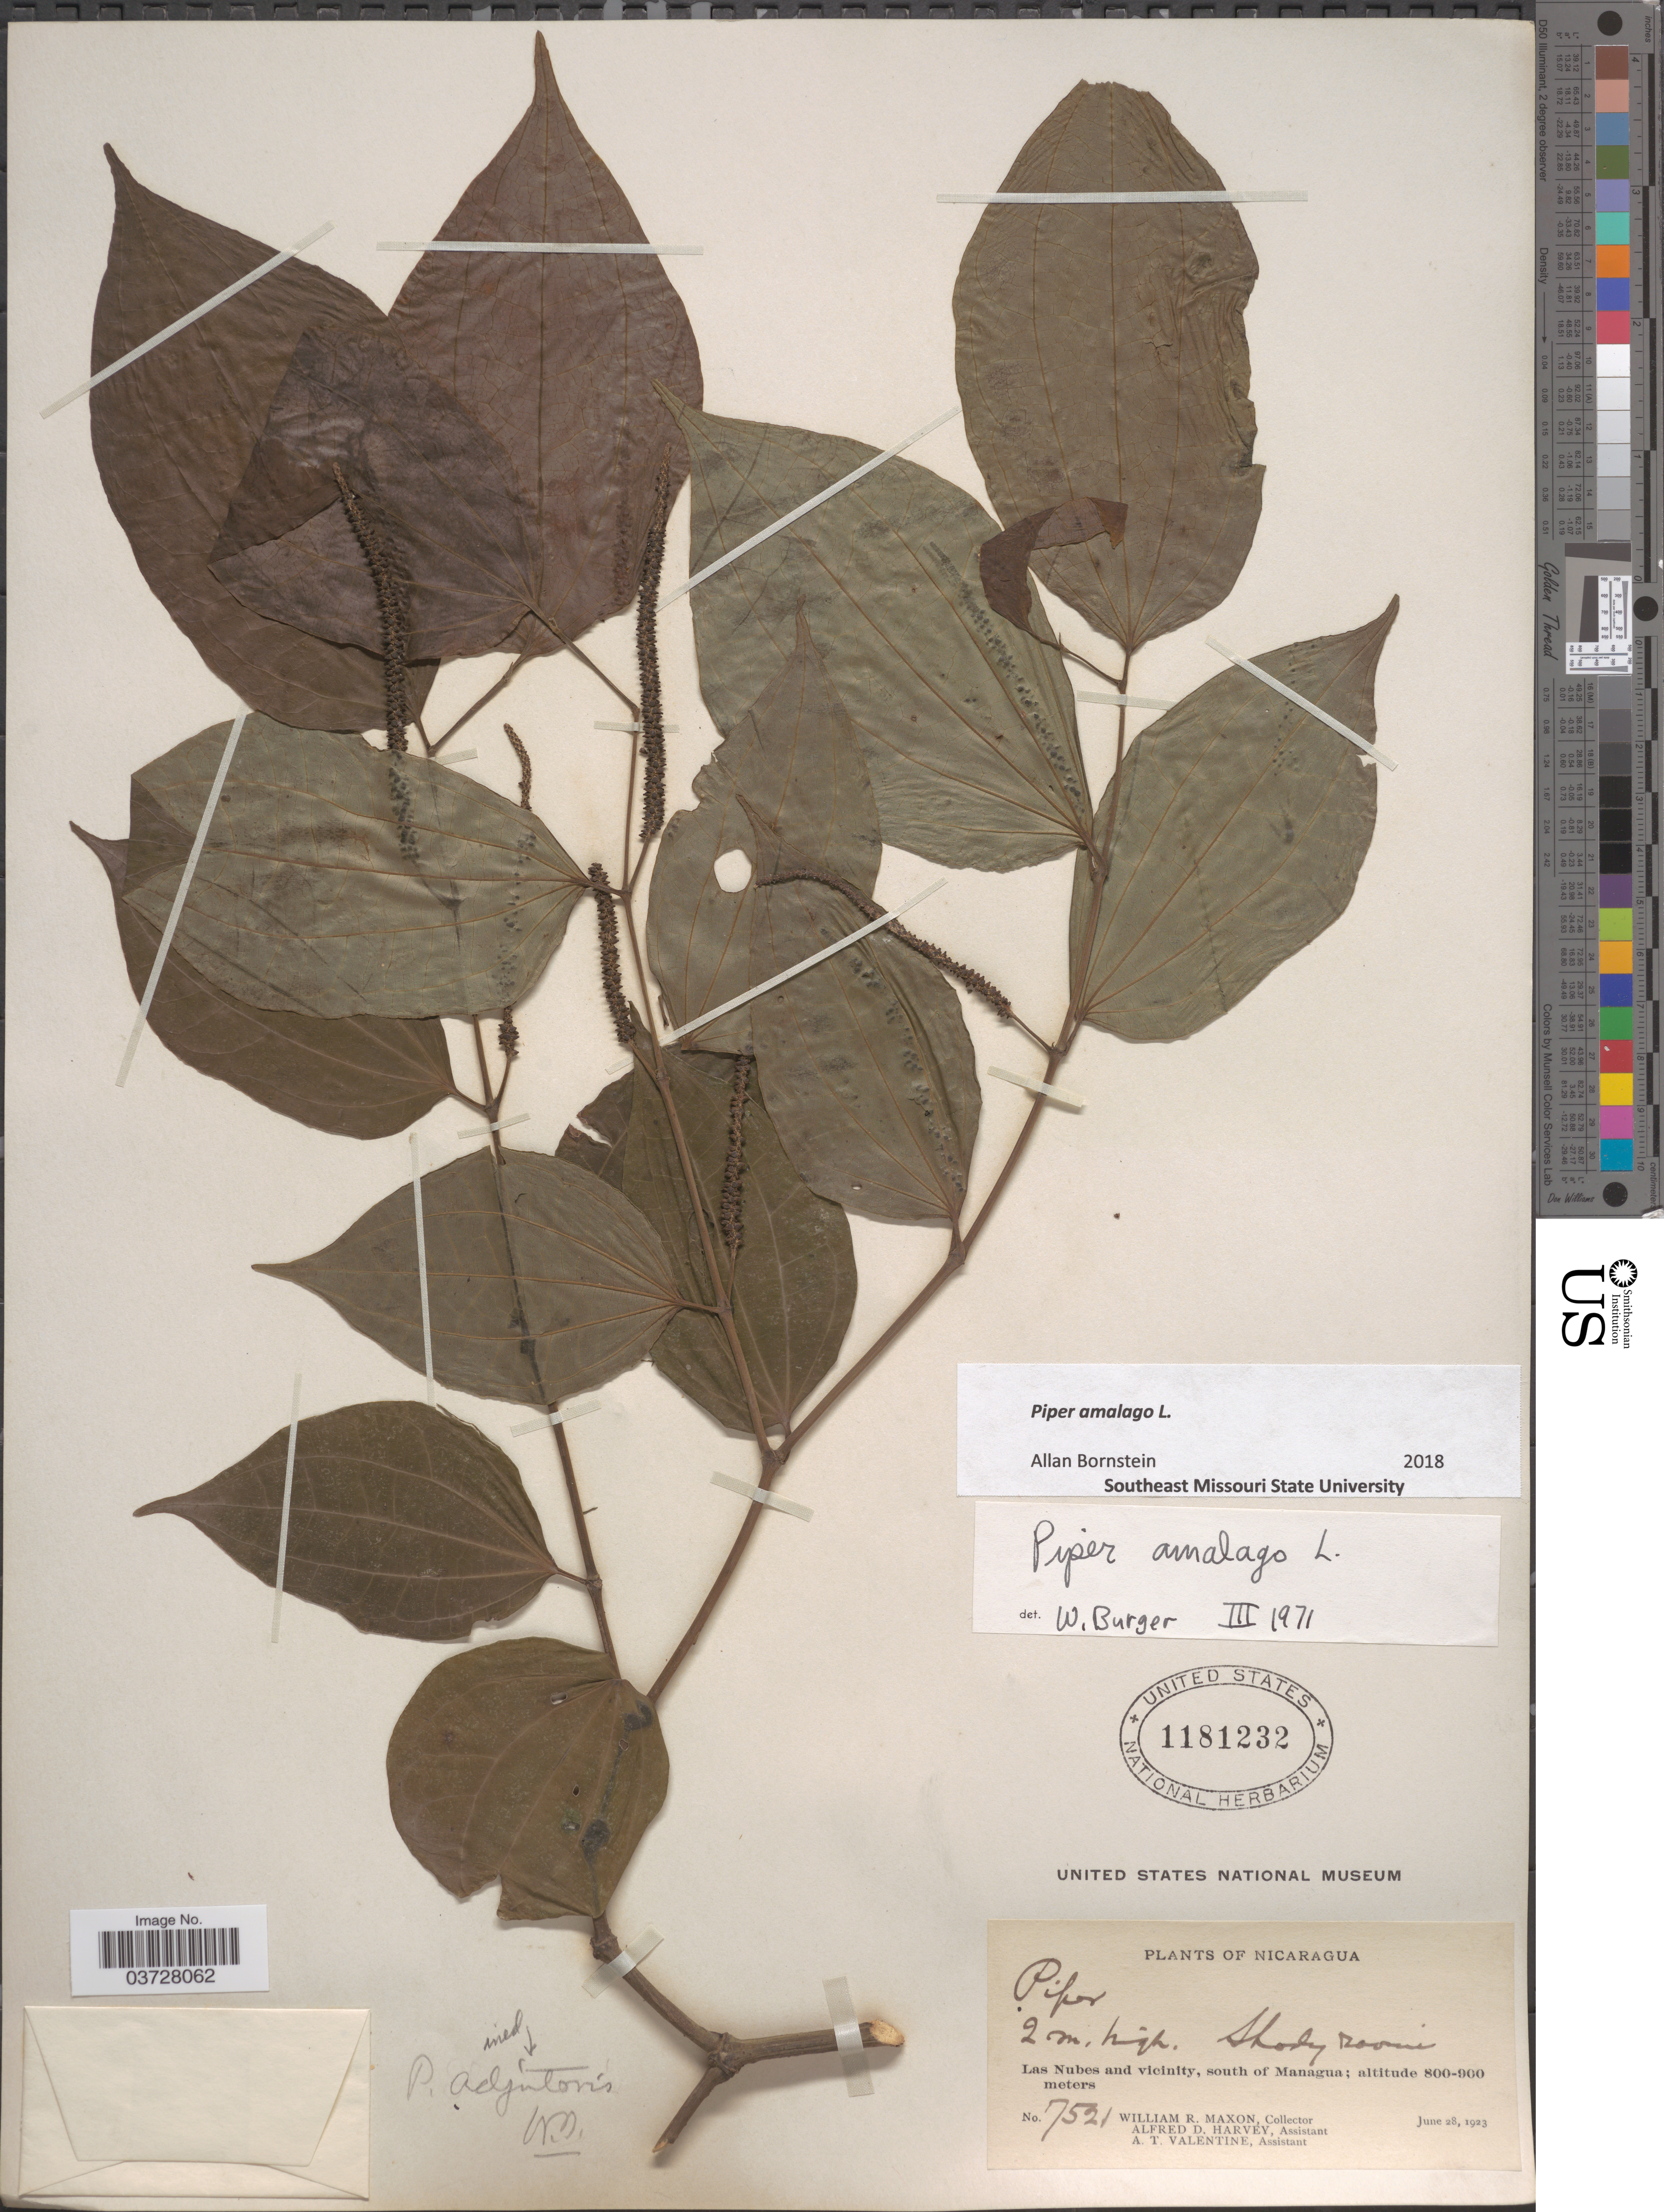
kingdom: Plantae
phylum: Tracheophyta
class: Magnoliopsida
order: Piperales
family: Piperaceae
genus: Piper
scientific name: Piper amalago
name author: L.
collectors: W. R. Maxon, A. D. Harvey & A. Valentine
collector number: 7521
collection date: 1923-06-28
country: Nicaragua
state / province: Managua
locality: Las Nubes and vicinity, south of Managua.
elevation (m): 800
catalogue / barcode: US 1181232